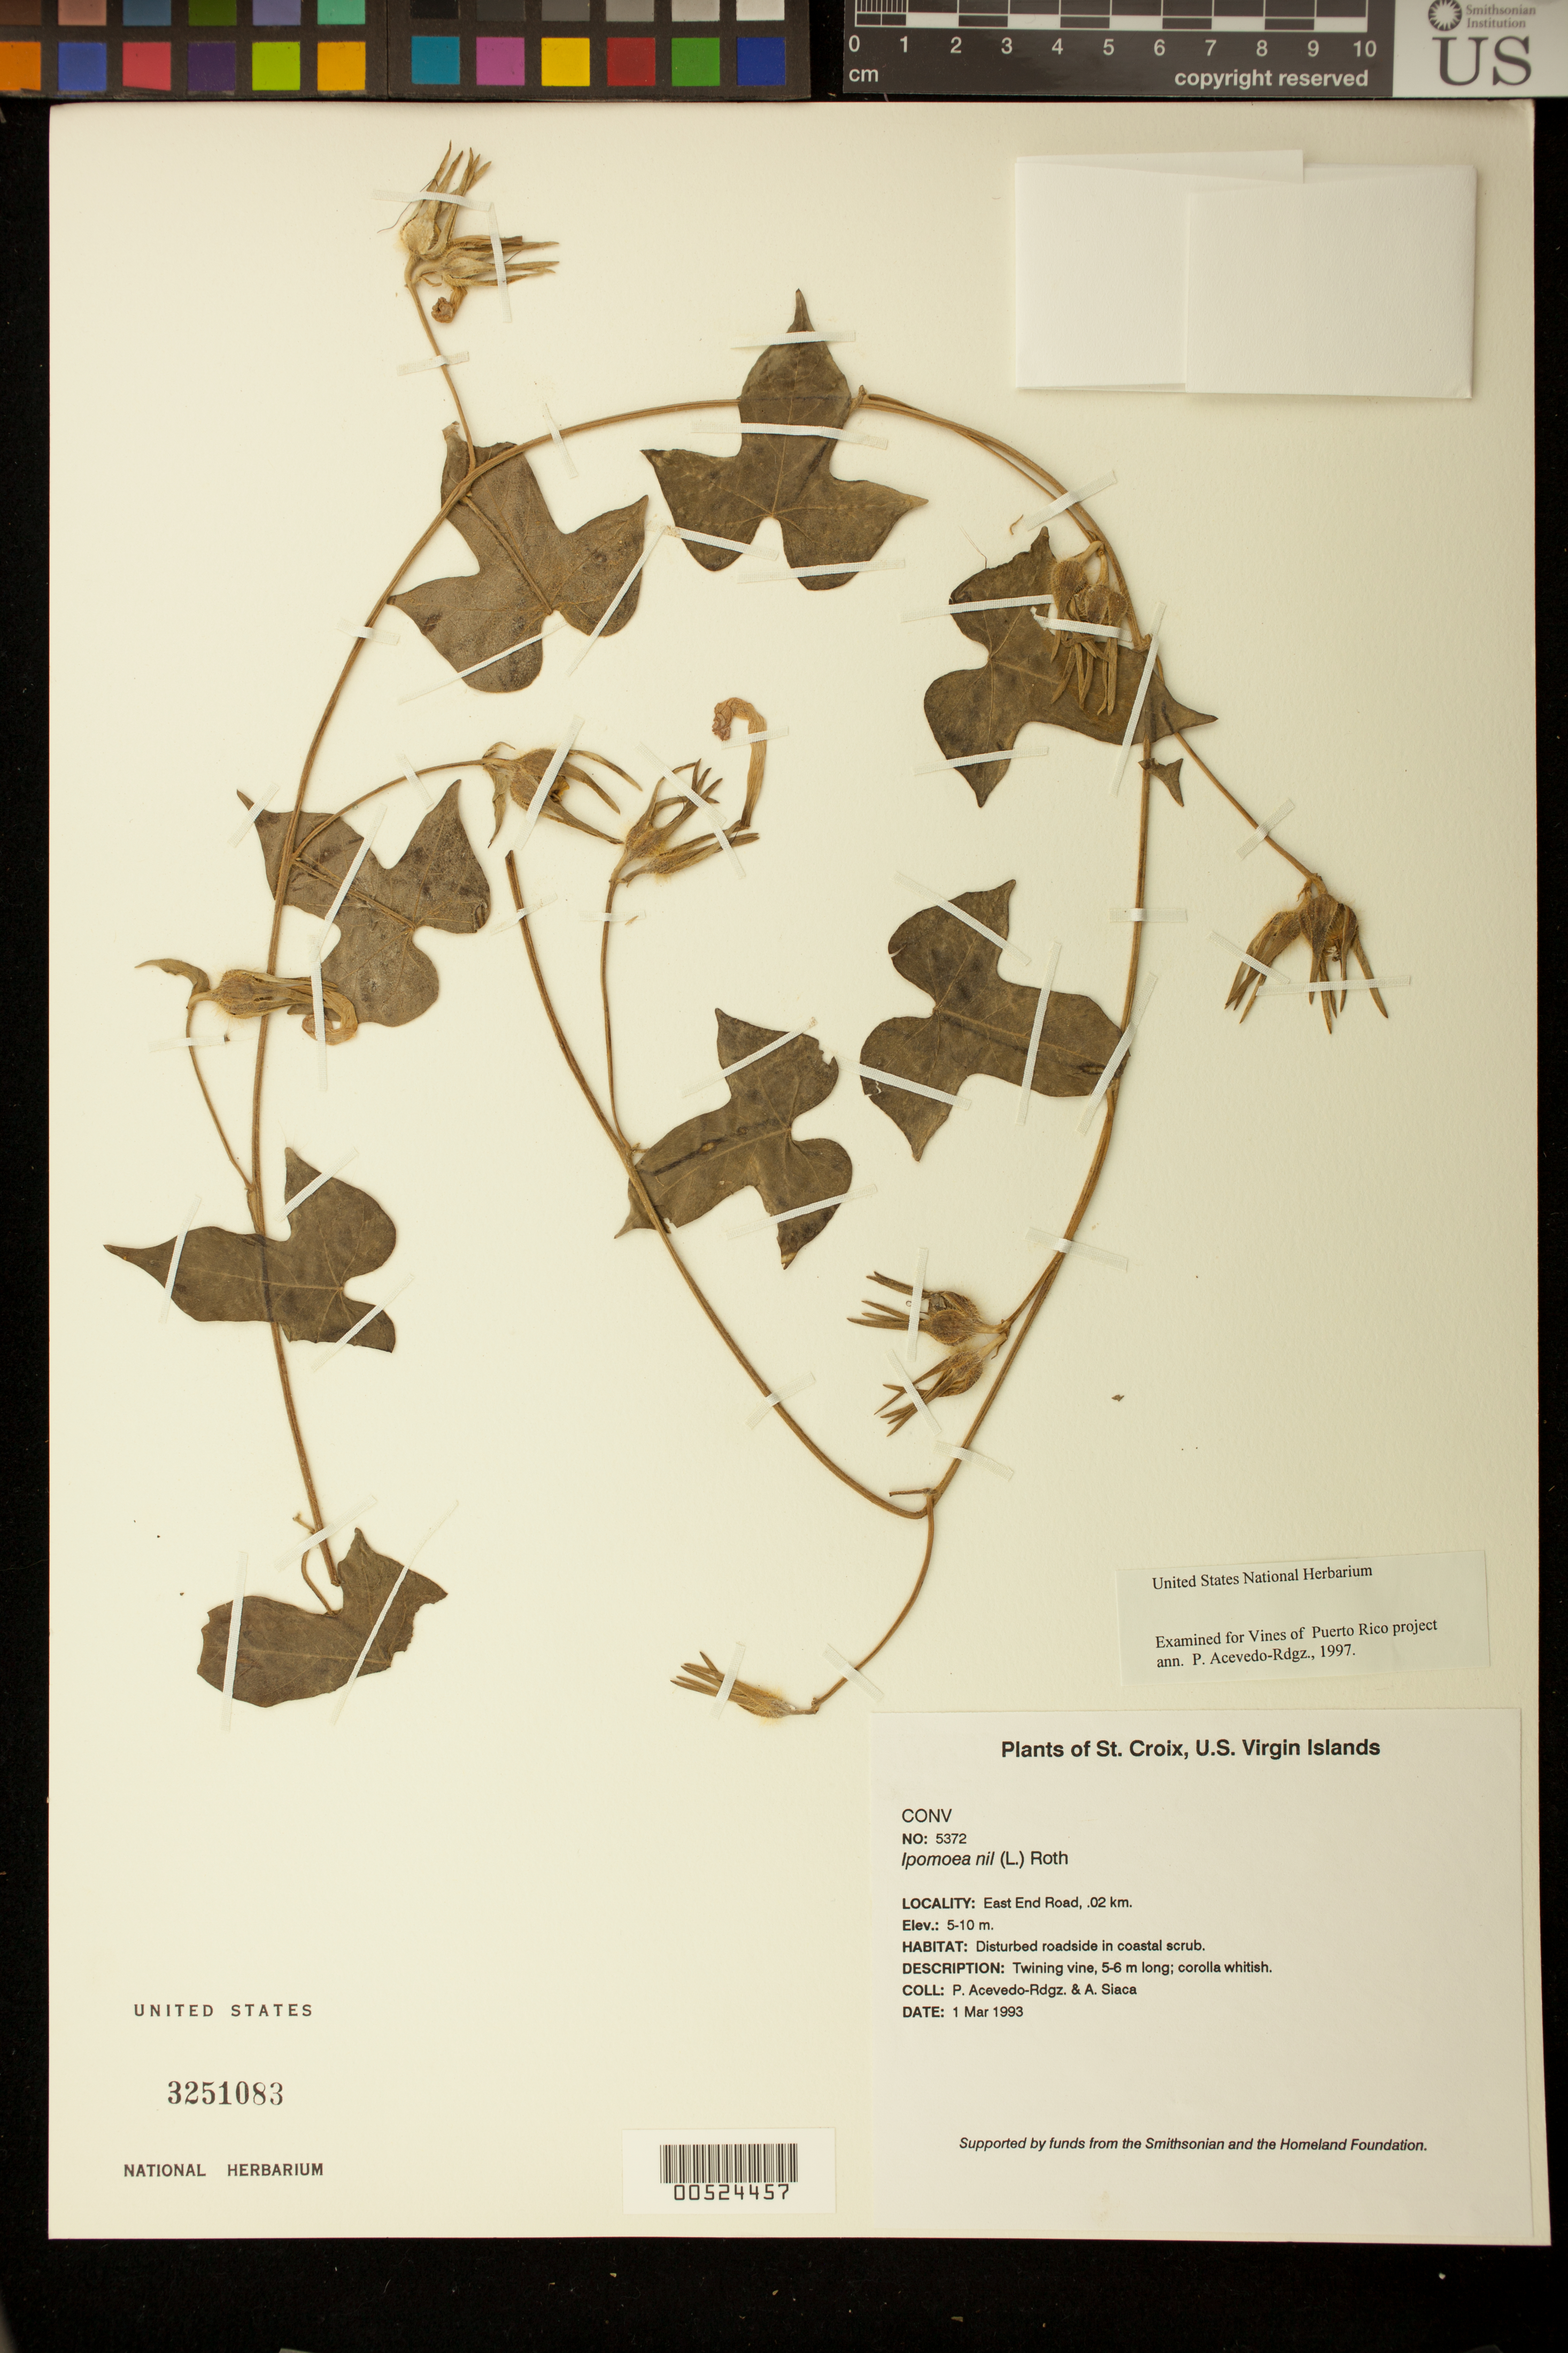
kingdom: Plantae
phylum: Tracheophyta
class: Magnoliopsida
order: Solanales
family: Convolvulaceae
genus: Ipomoea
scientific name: Ipomoea nil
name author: (L.) Roth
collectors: P. Acevedo-Rodr. & A. Siaca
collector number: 5372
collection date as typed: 01 Mar 1993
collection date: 1993-03-01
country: U.S. Virgin Islands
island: St. Croix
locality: East End Road, .02 km.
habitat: Disturbed roadside in coastal scrub.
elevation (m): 5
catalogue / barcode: US 3251083